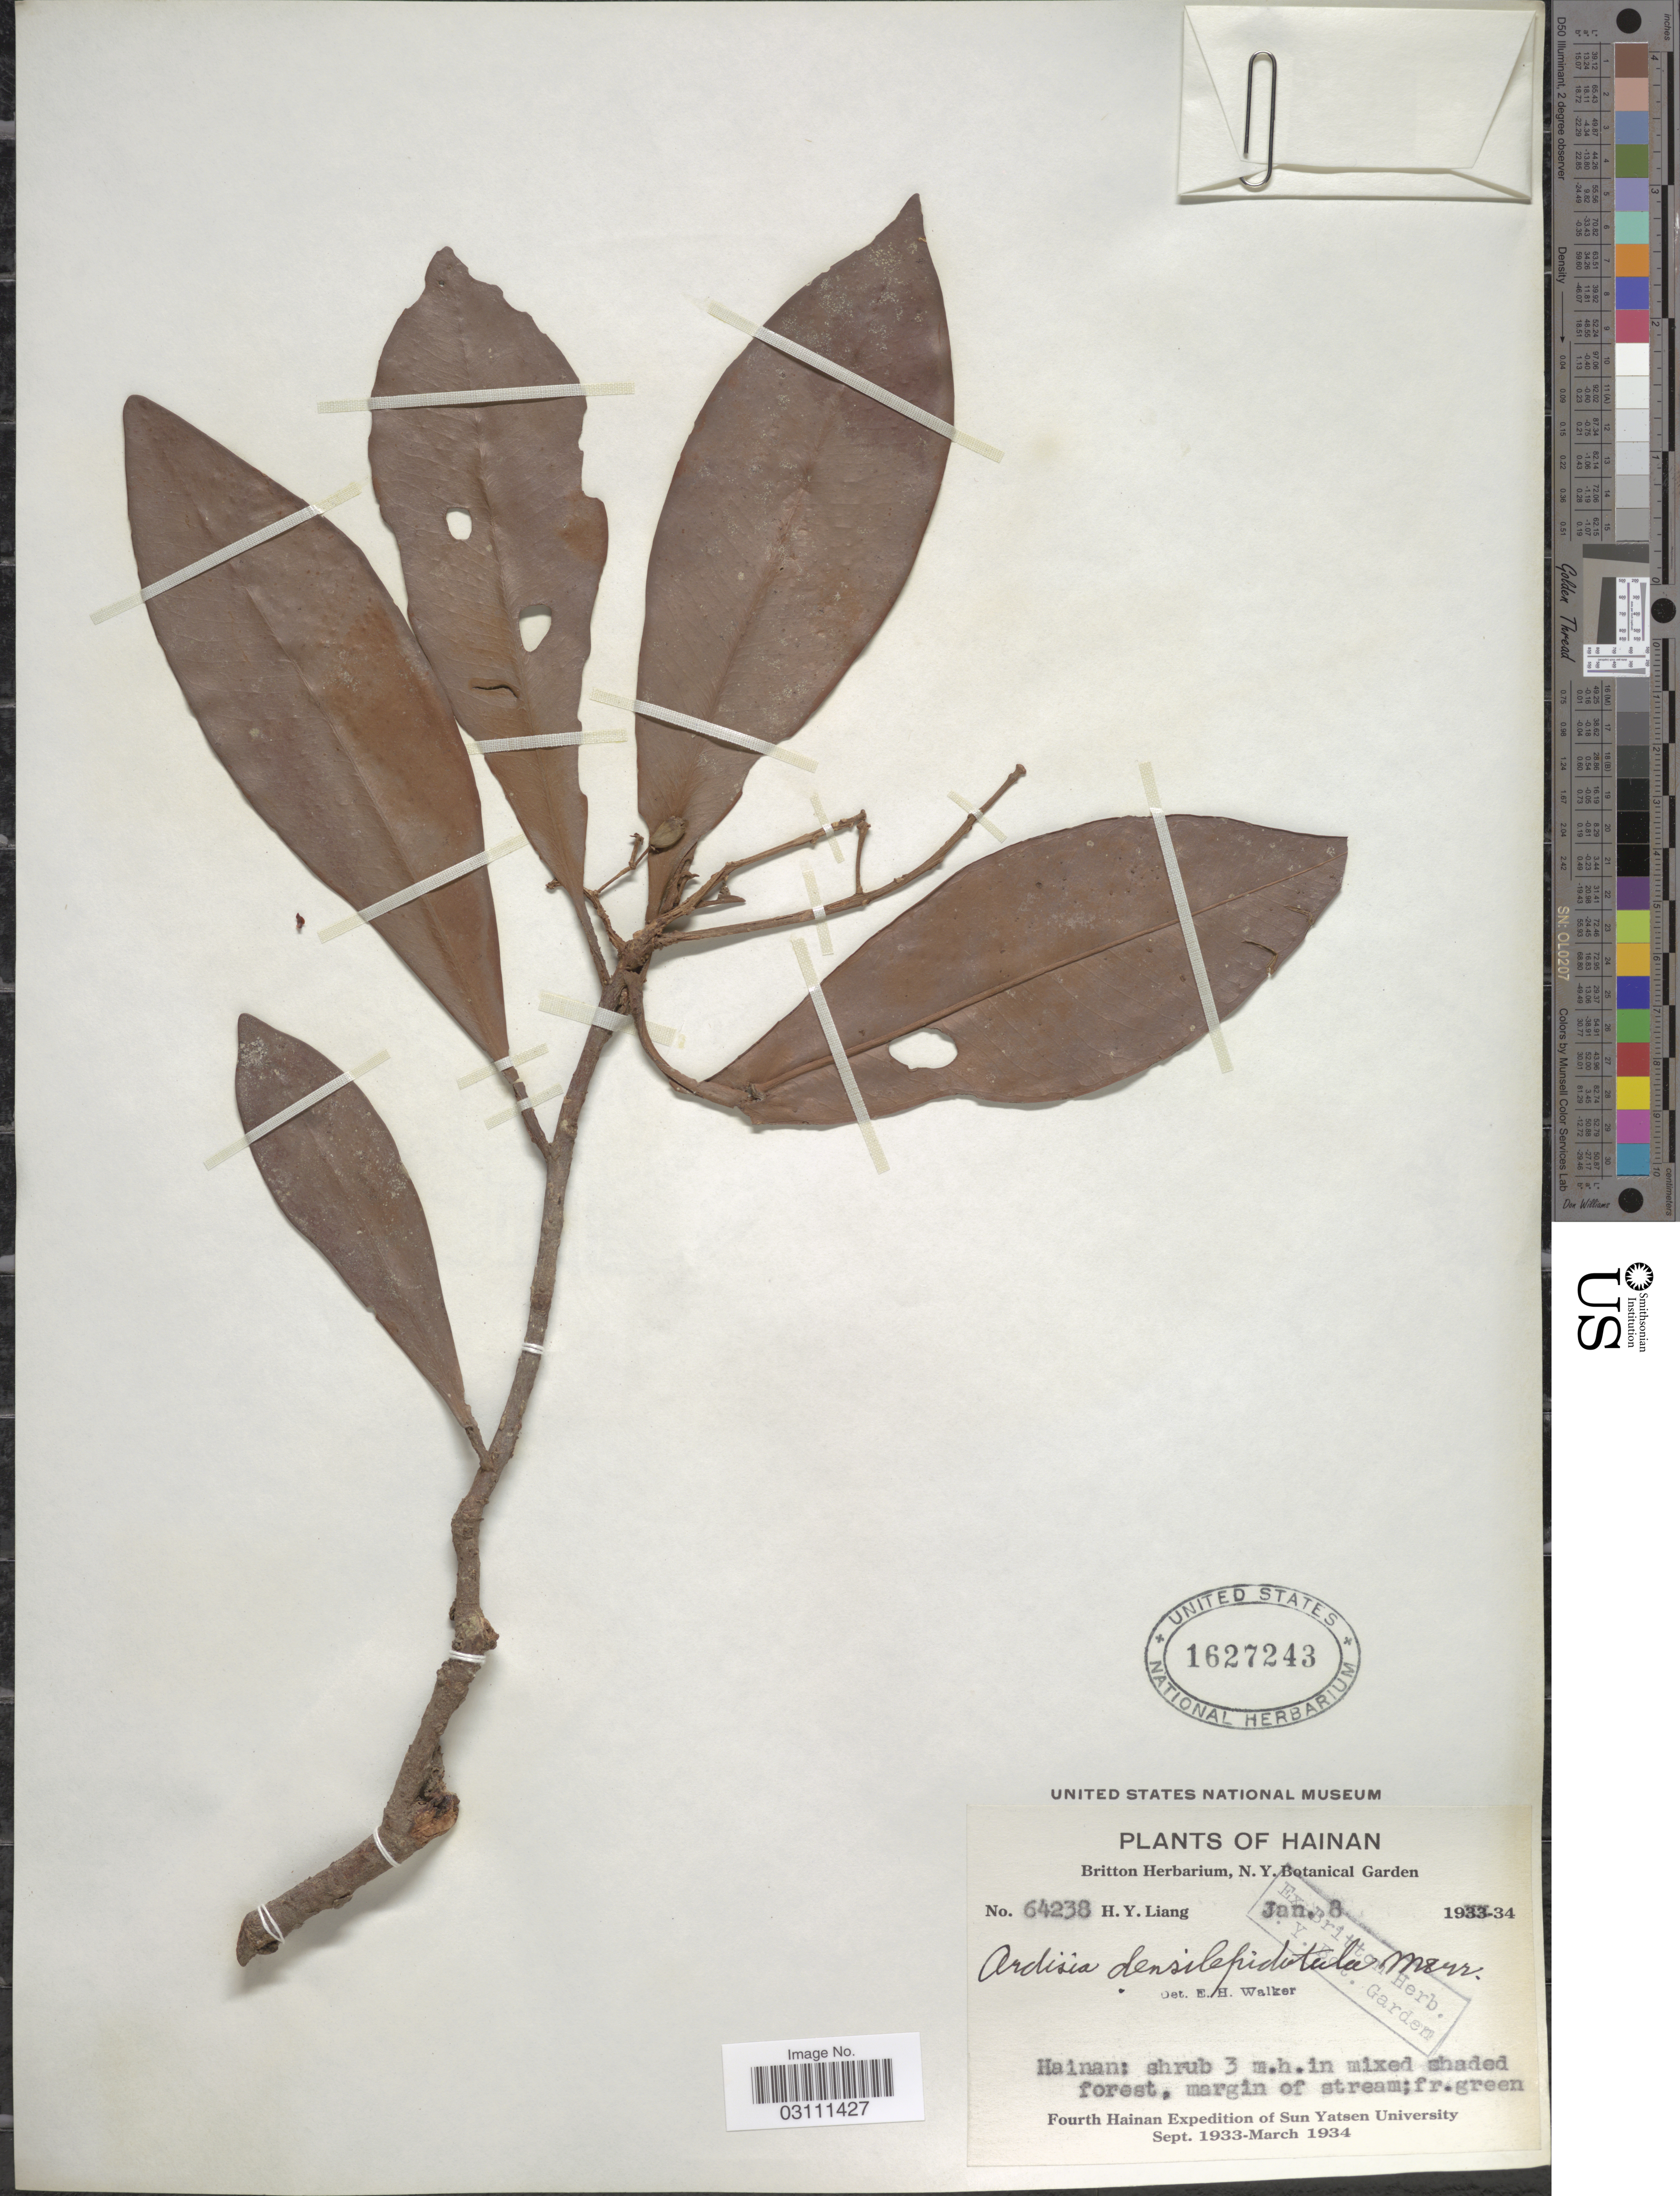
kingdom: Plantae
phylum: Tracheophyta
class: Magnoliopsida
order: Ericales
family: Primulaceae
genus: Ardisia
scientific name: Ardisia densilepidotula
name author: Merr.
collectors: H. Y. Liang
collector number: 64238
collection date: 1934-01-08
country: China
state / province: Hainan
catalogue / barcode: US 1627243